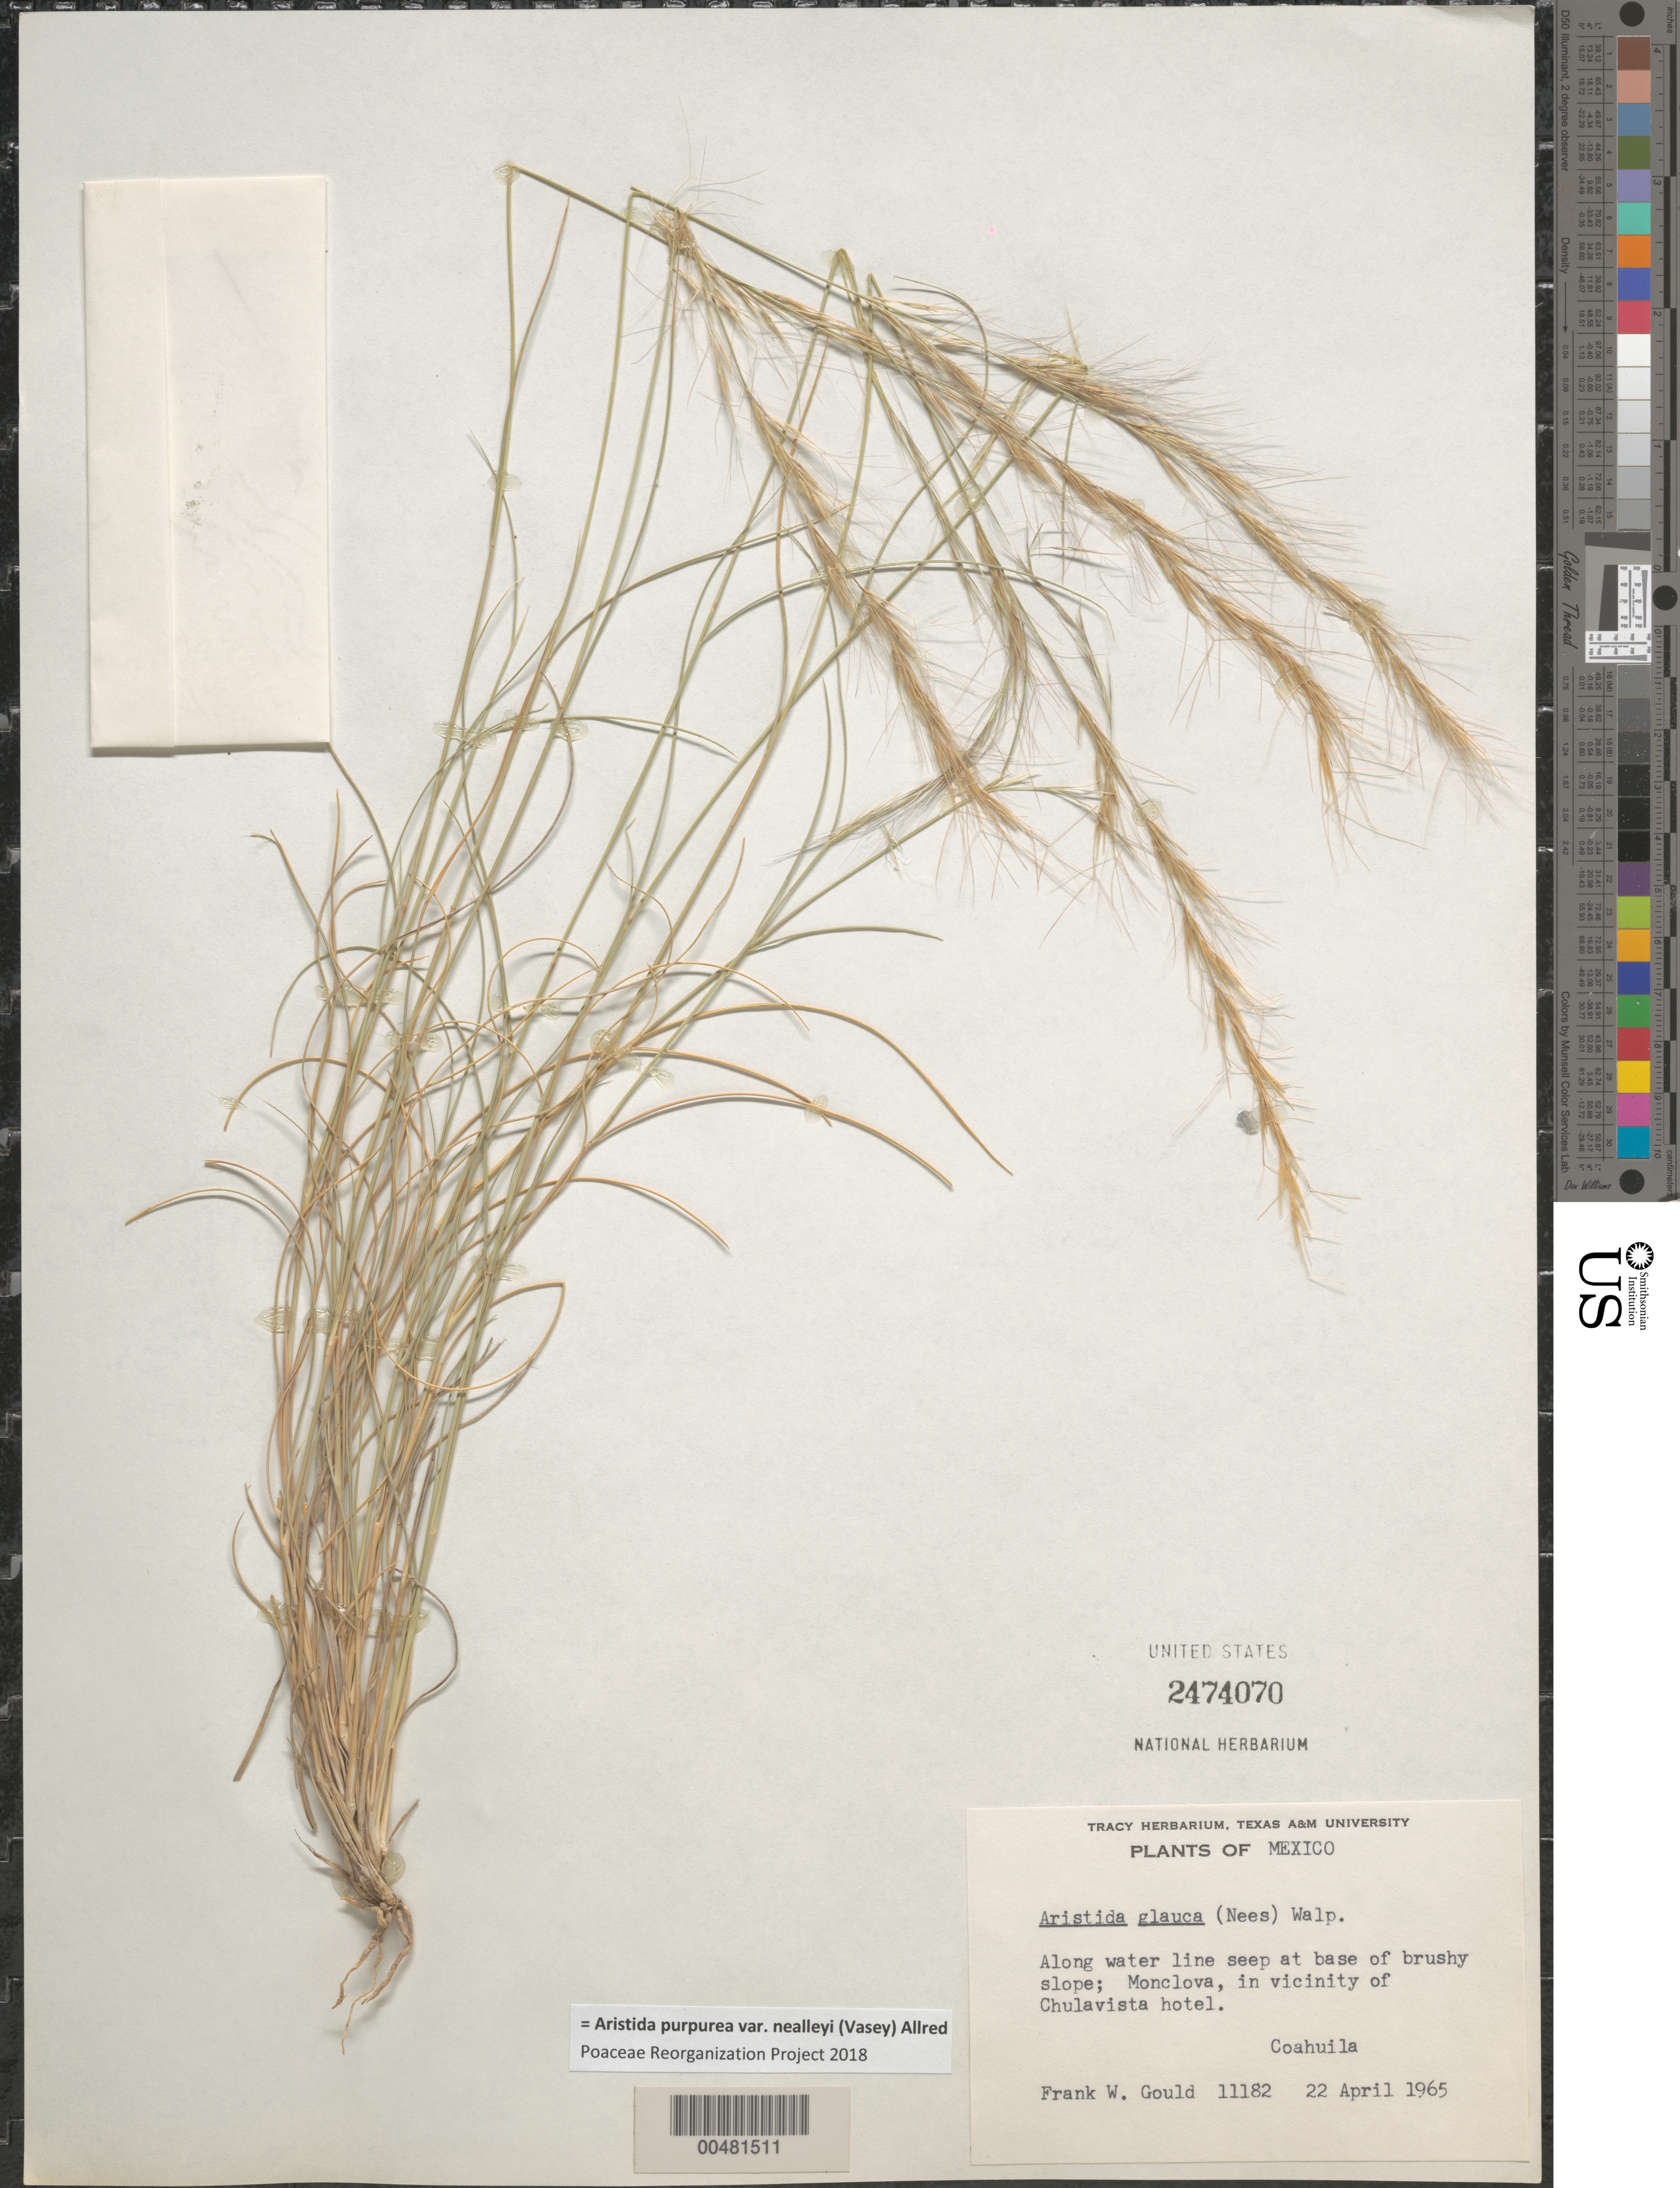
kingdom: Plantae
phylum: Tracheophyta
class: Liliopsida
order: Poales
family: Poaceae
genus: Aristida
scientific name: Aristida purpurea var. nealleyi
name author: (Vasey) Allred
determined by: Poaceae Reorganization Project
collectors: F. W. Gould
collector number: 11182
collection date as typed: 22 Apr 1965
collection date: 1965-04-22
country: Mexico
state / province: Coahuila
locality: Monclova, in vicinity of Chulavista hotel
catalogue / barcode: US 2474070